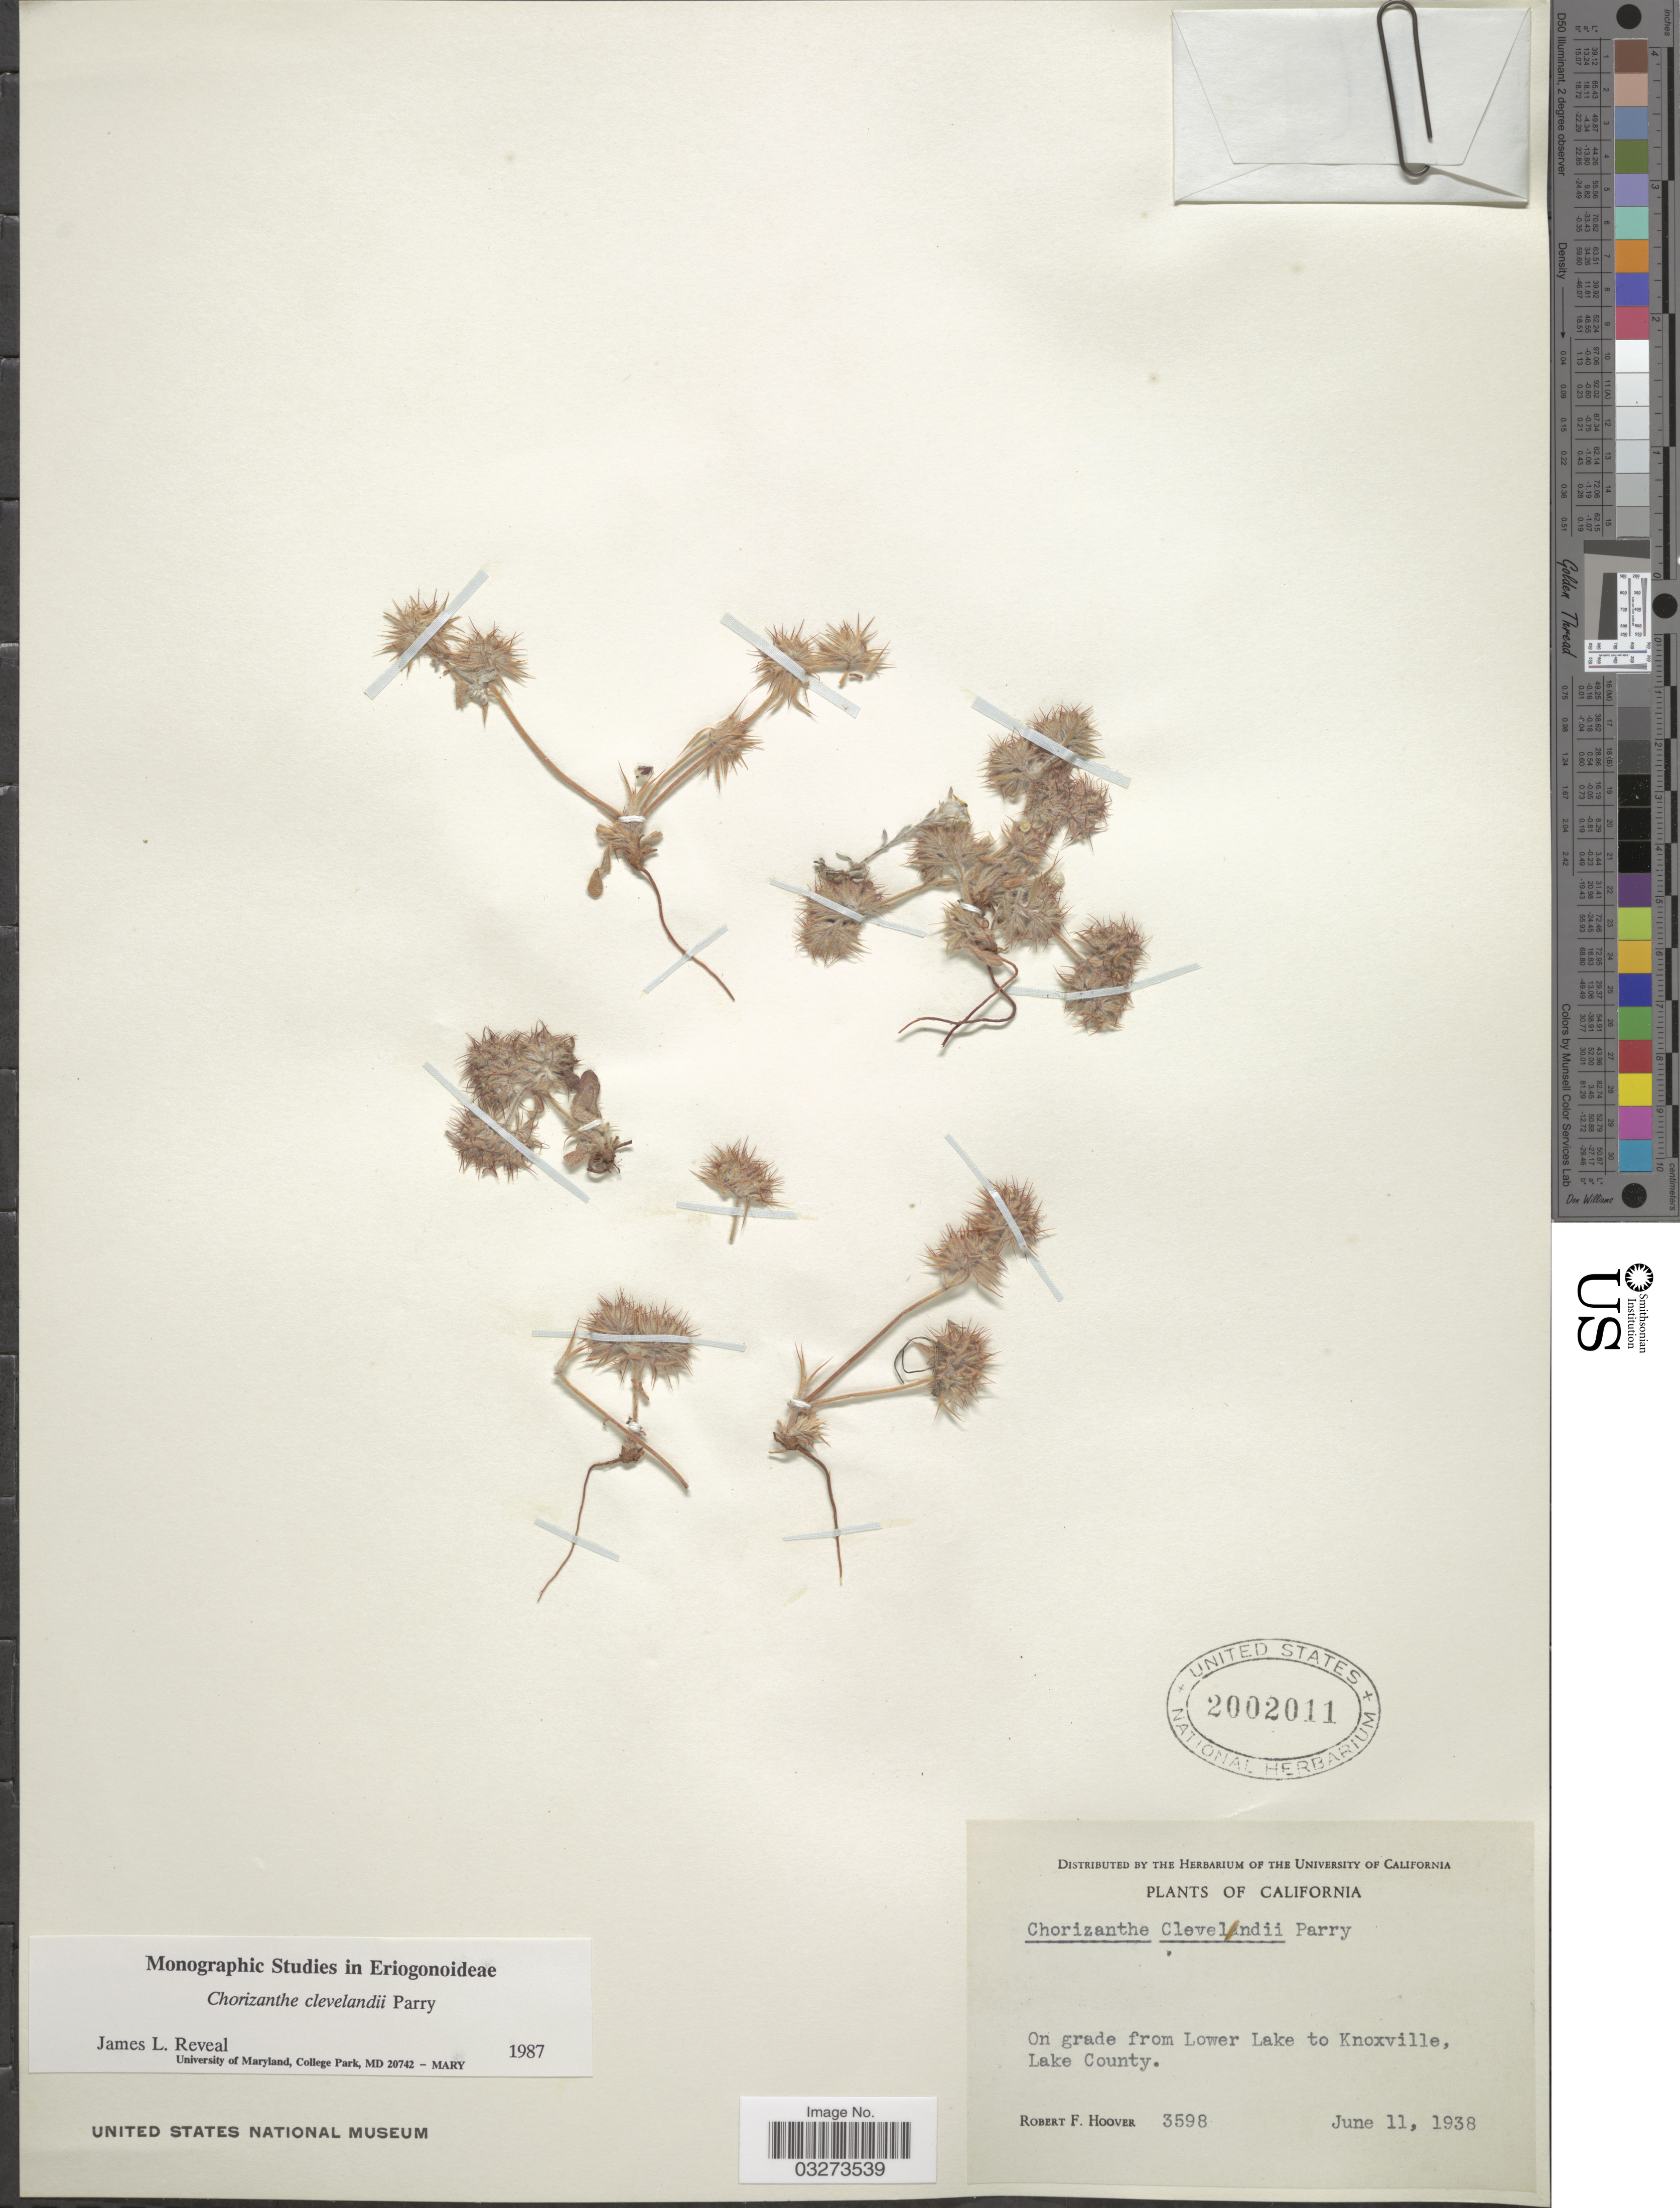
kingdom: Plantae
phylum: Tracheophyta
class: Magnoliopsida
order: Caryophyllales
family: Polygonaceae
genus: Chorizanthe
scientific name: Chorizanthe clevelandii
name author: Parry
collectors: R. F. Hoover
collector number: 3598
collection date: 1938-06-11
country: United States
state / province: California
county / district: Lake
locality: On grade from Lower Lake to Knoxville, Lake County.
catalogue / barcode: US 2002011